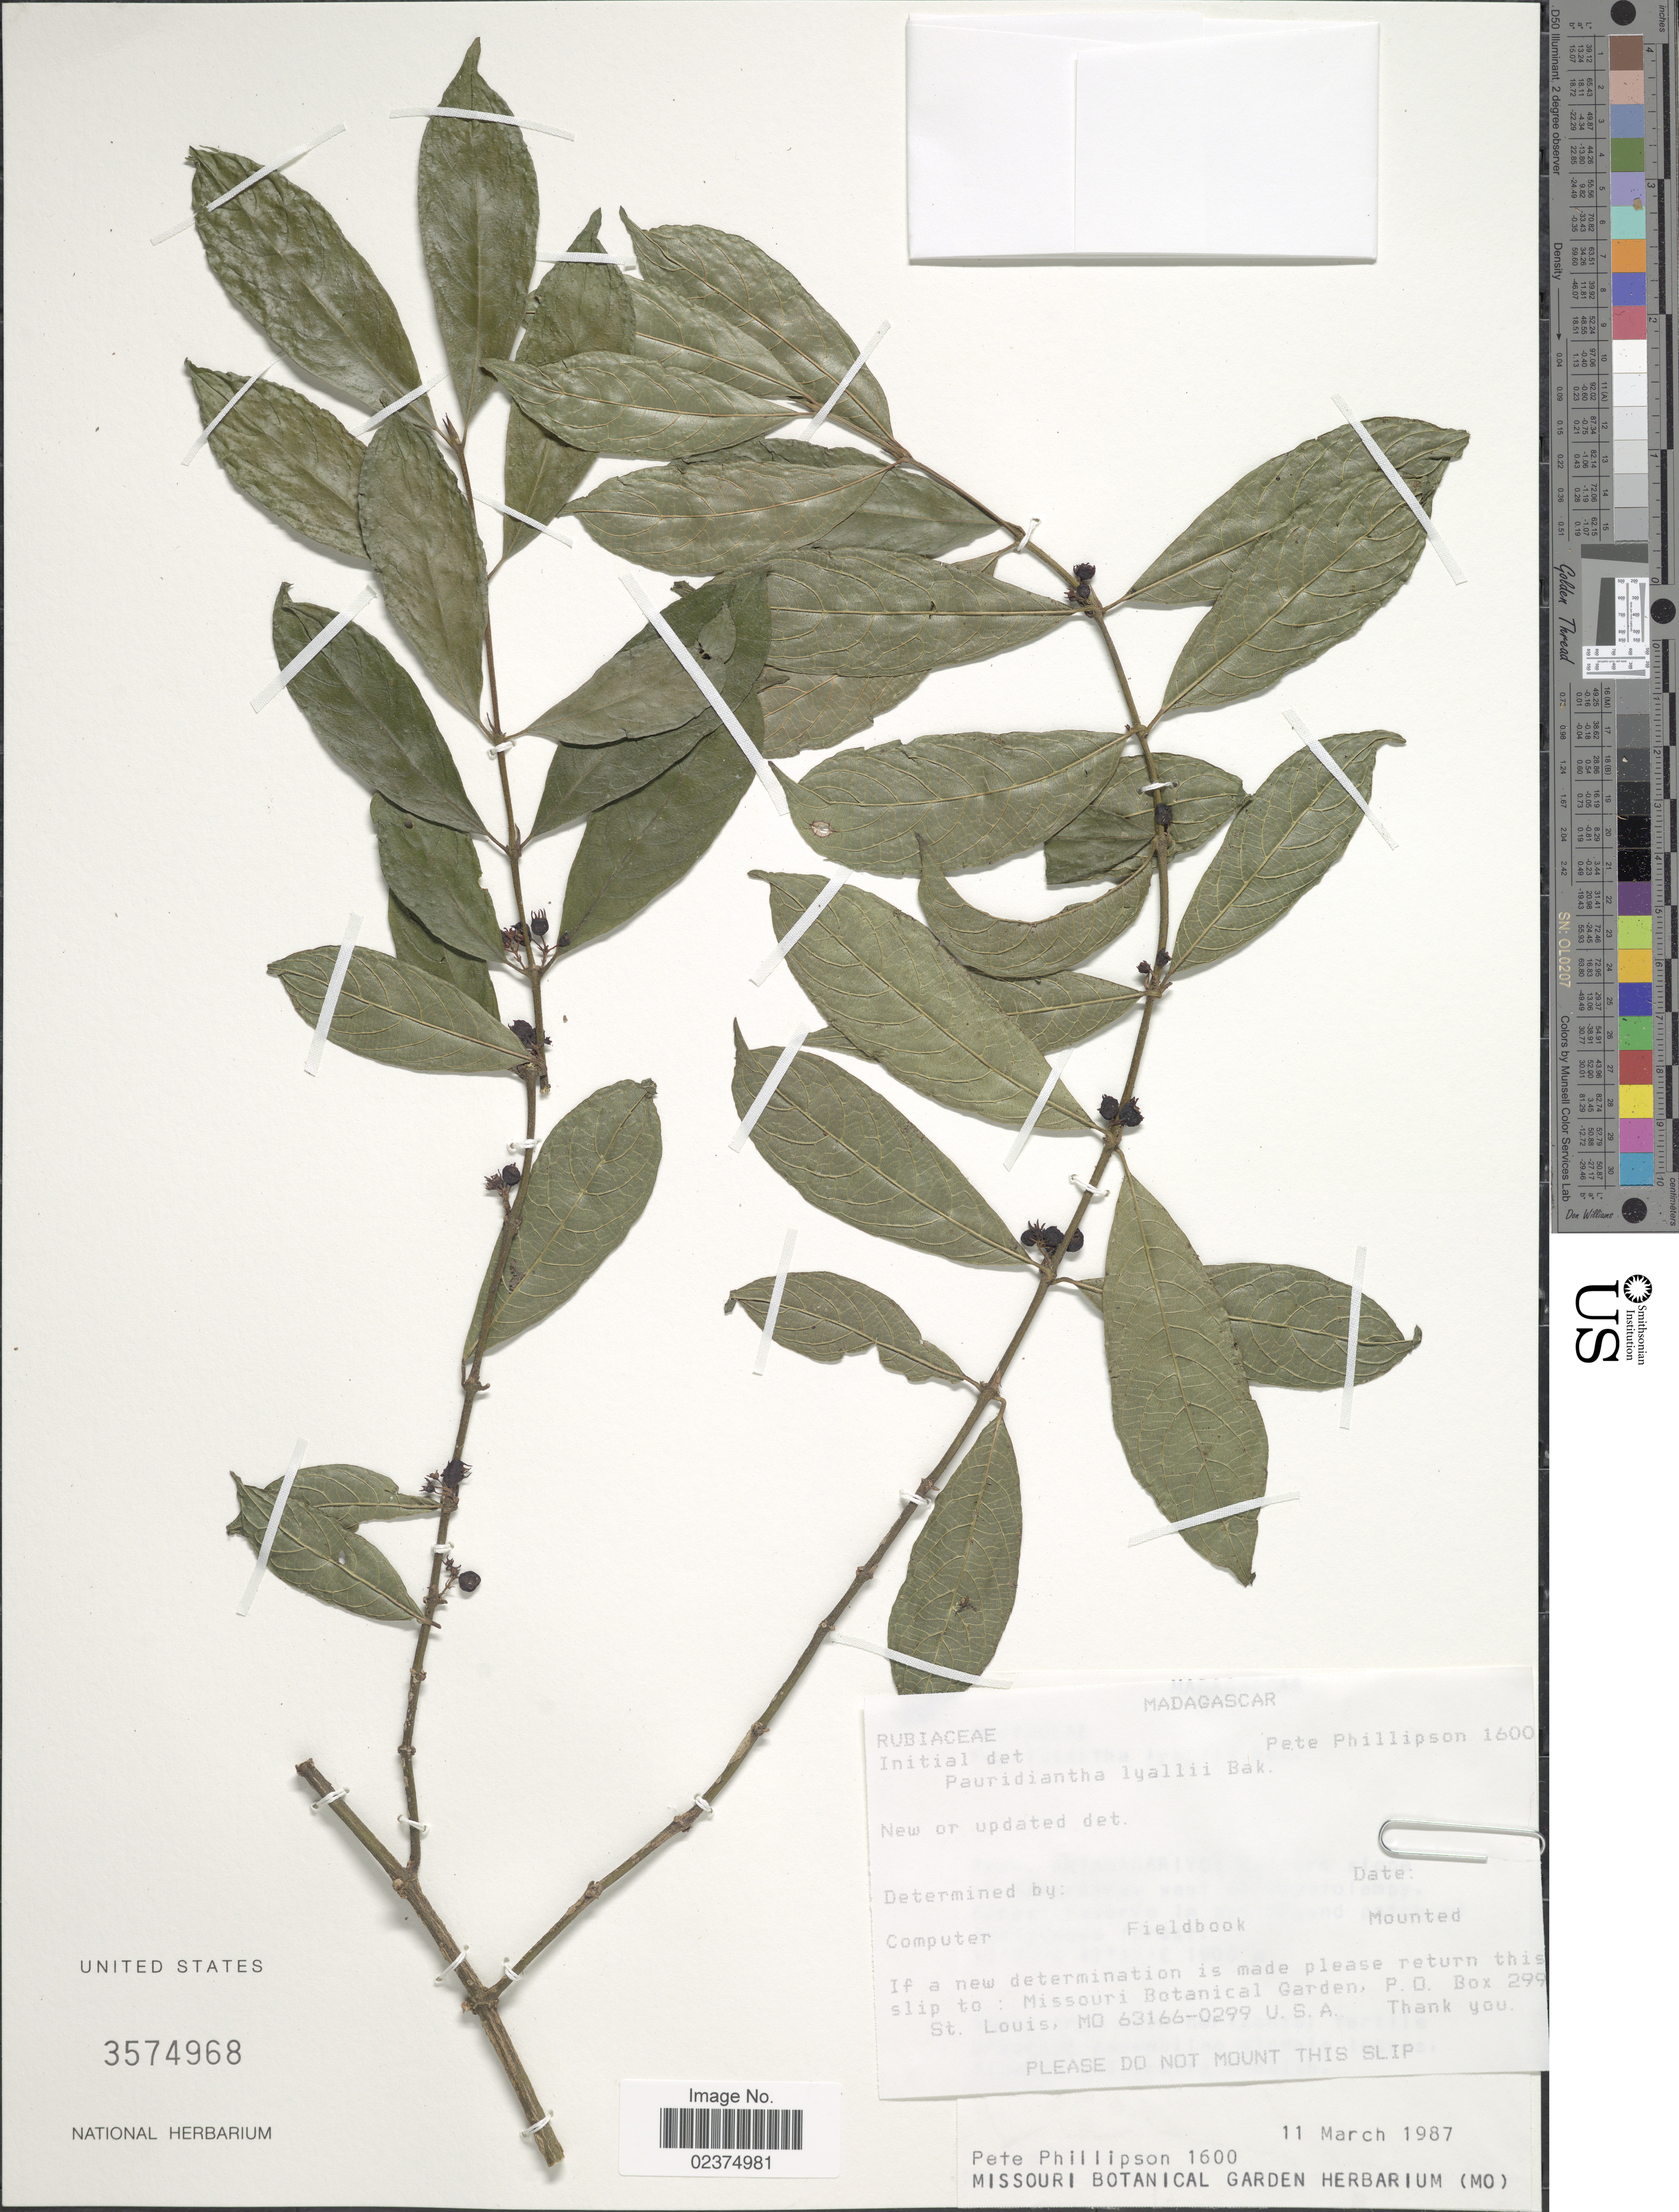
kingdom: Plantae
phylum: Tracheophyta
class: Magnoliopsida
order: Gentianales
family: Rubiaceae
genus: Pauridiantha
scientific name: Pauridiantha hirtella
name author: (Benth.) Bremek.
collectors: P. B. Phillipson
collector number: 1600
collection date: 1987-03-11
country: Madagascar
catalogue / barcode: US 3574968